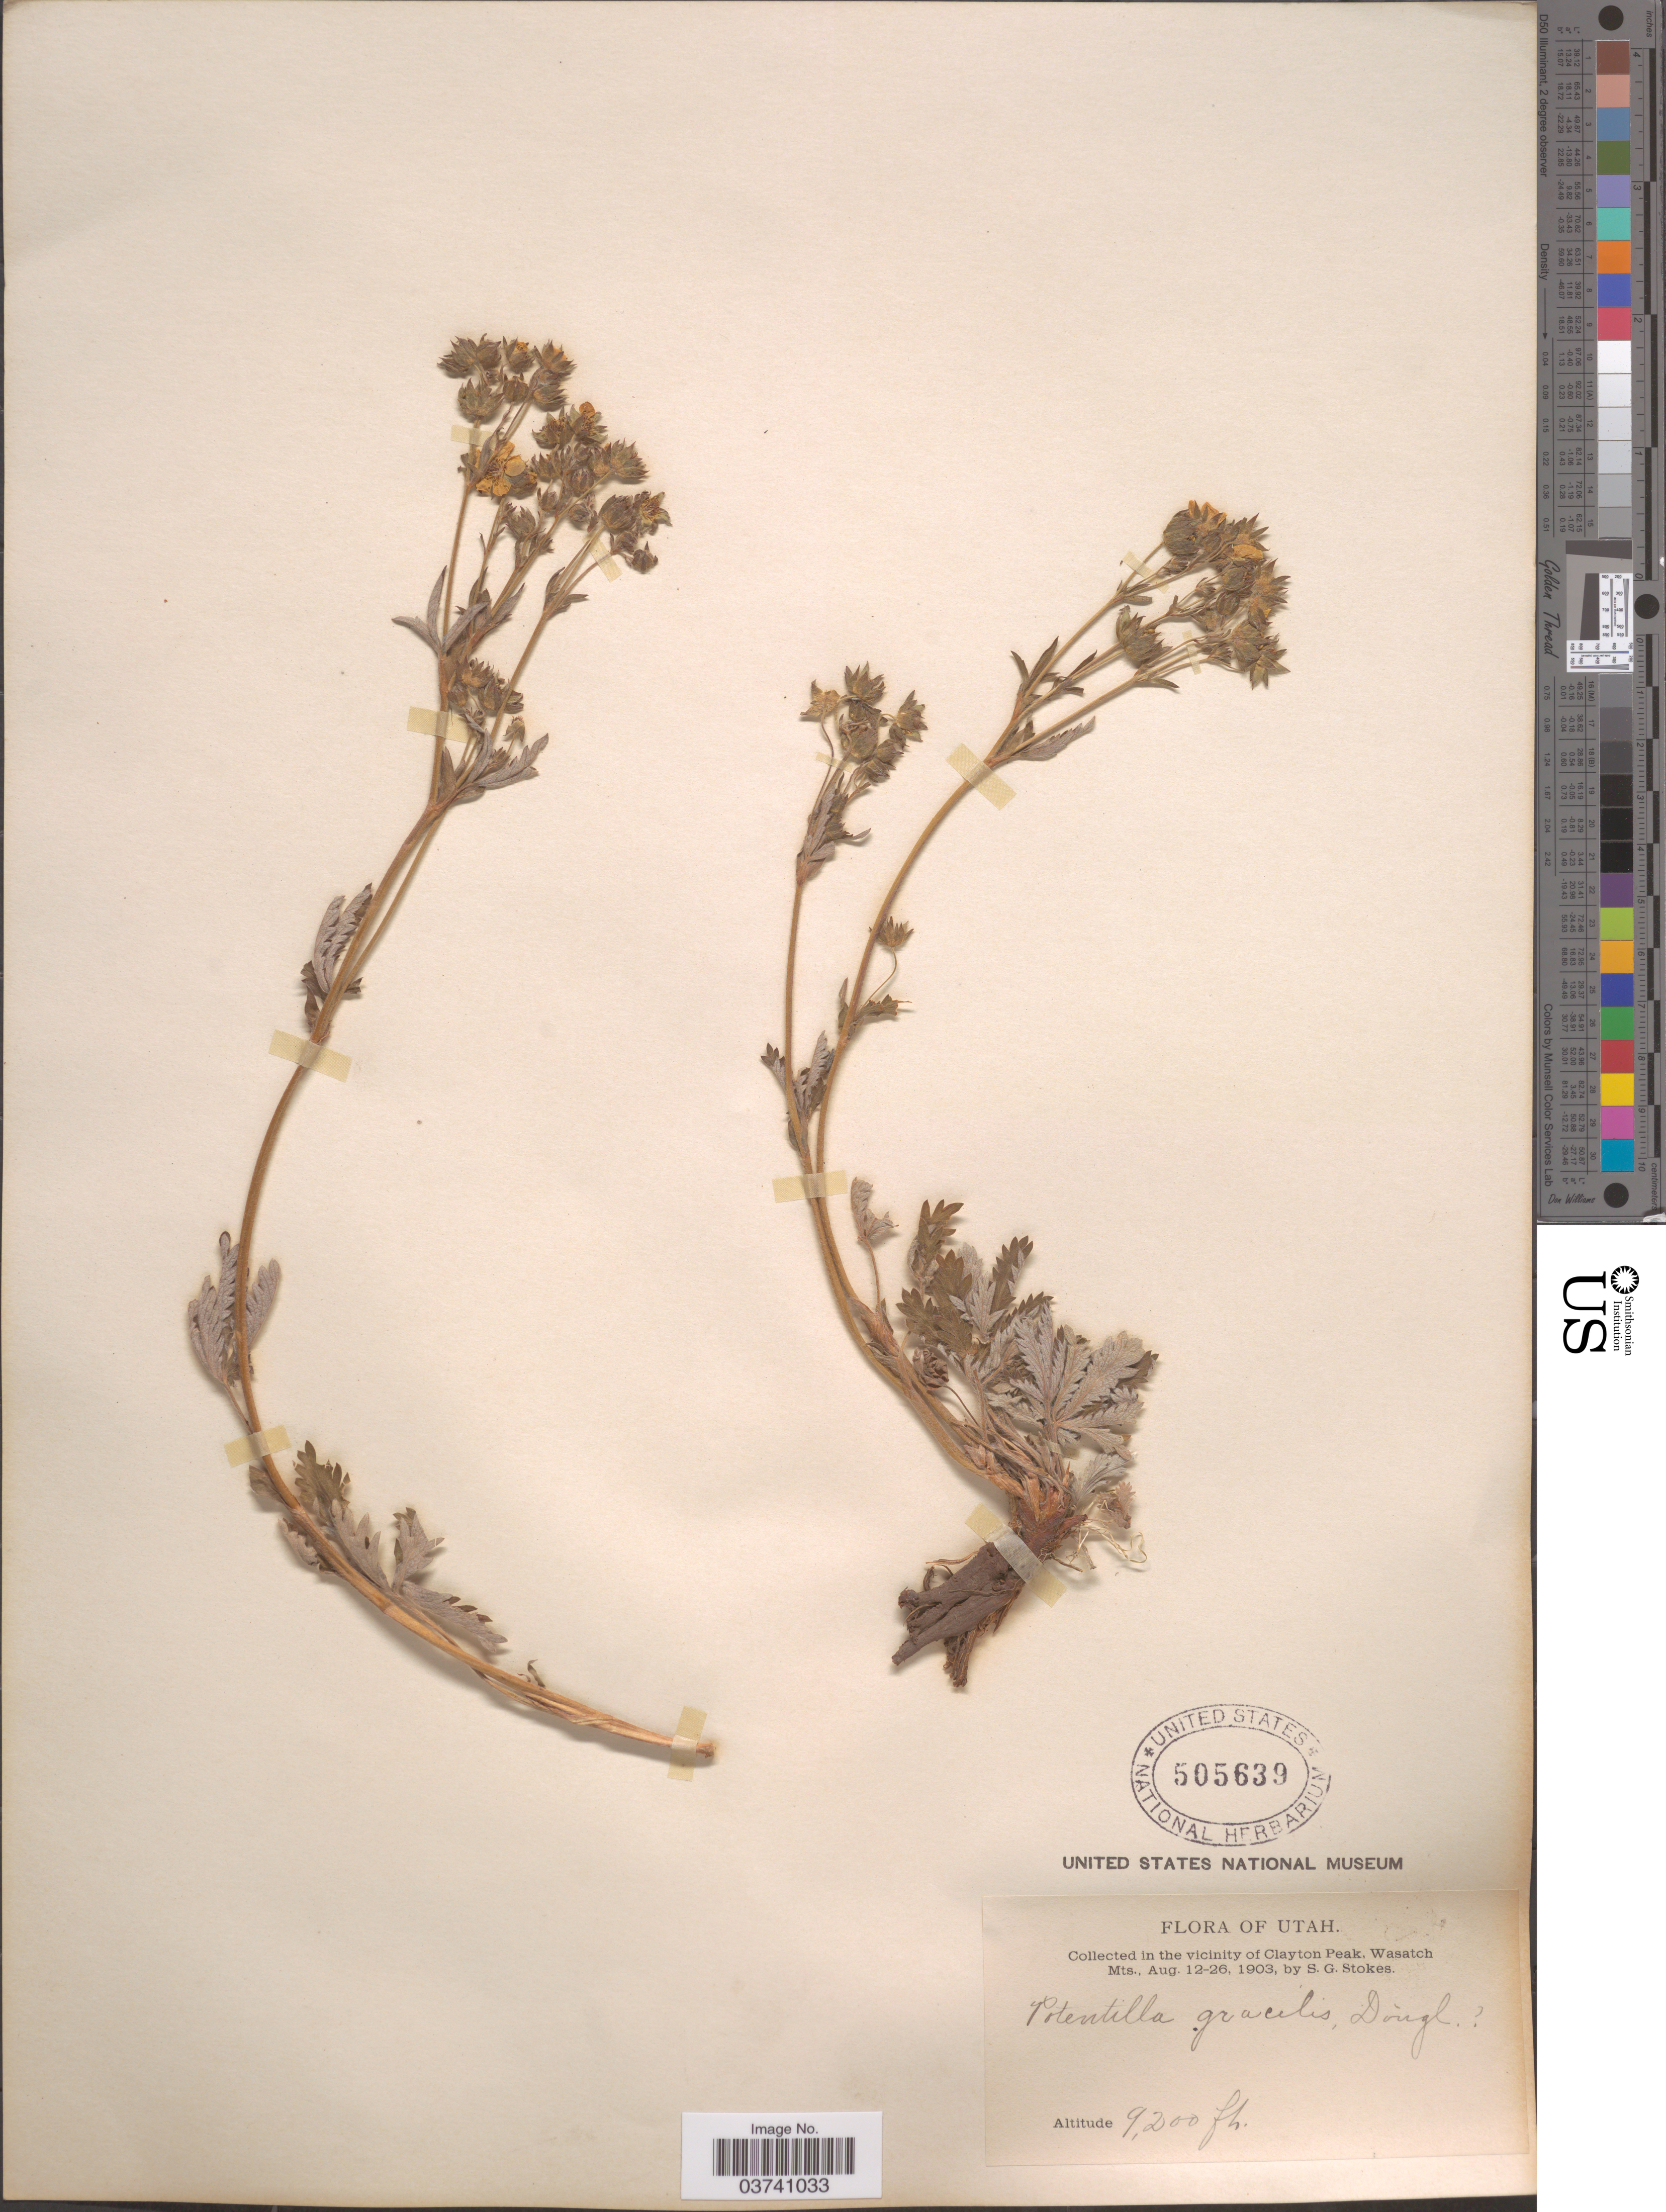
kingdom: Plantae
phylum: Tracheophyta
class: Magnoliopsida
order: Rosales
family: Rosaceae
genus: Potentilla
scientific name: Potentilla pulcherrima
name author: Lehm.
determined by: Strong, Mark T., (BOT), Smithsonian Institution - National Museum of Natural History (UNITED STATES)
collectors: S. G. Stokes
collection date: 1903-08-12/1903-08-26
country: United States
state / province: Utah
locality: Vicinity of Clayton Peak, Wasatch Mts.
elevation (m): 2804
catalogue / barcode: US 505639